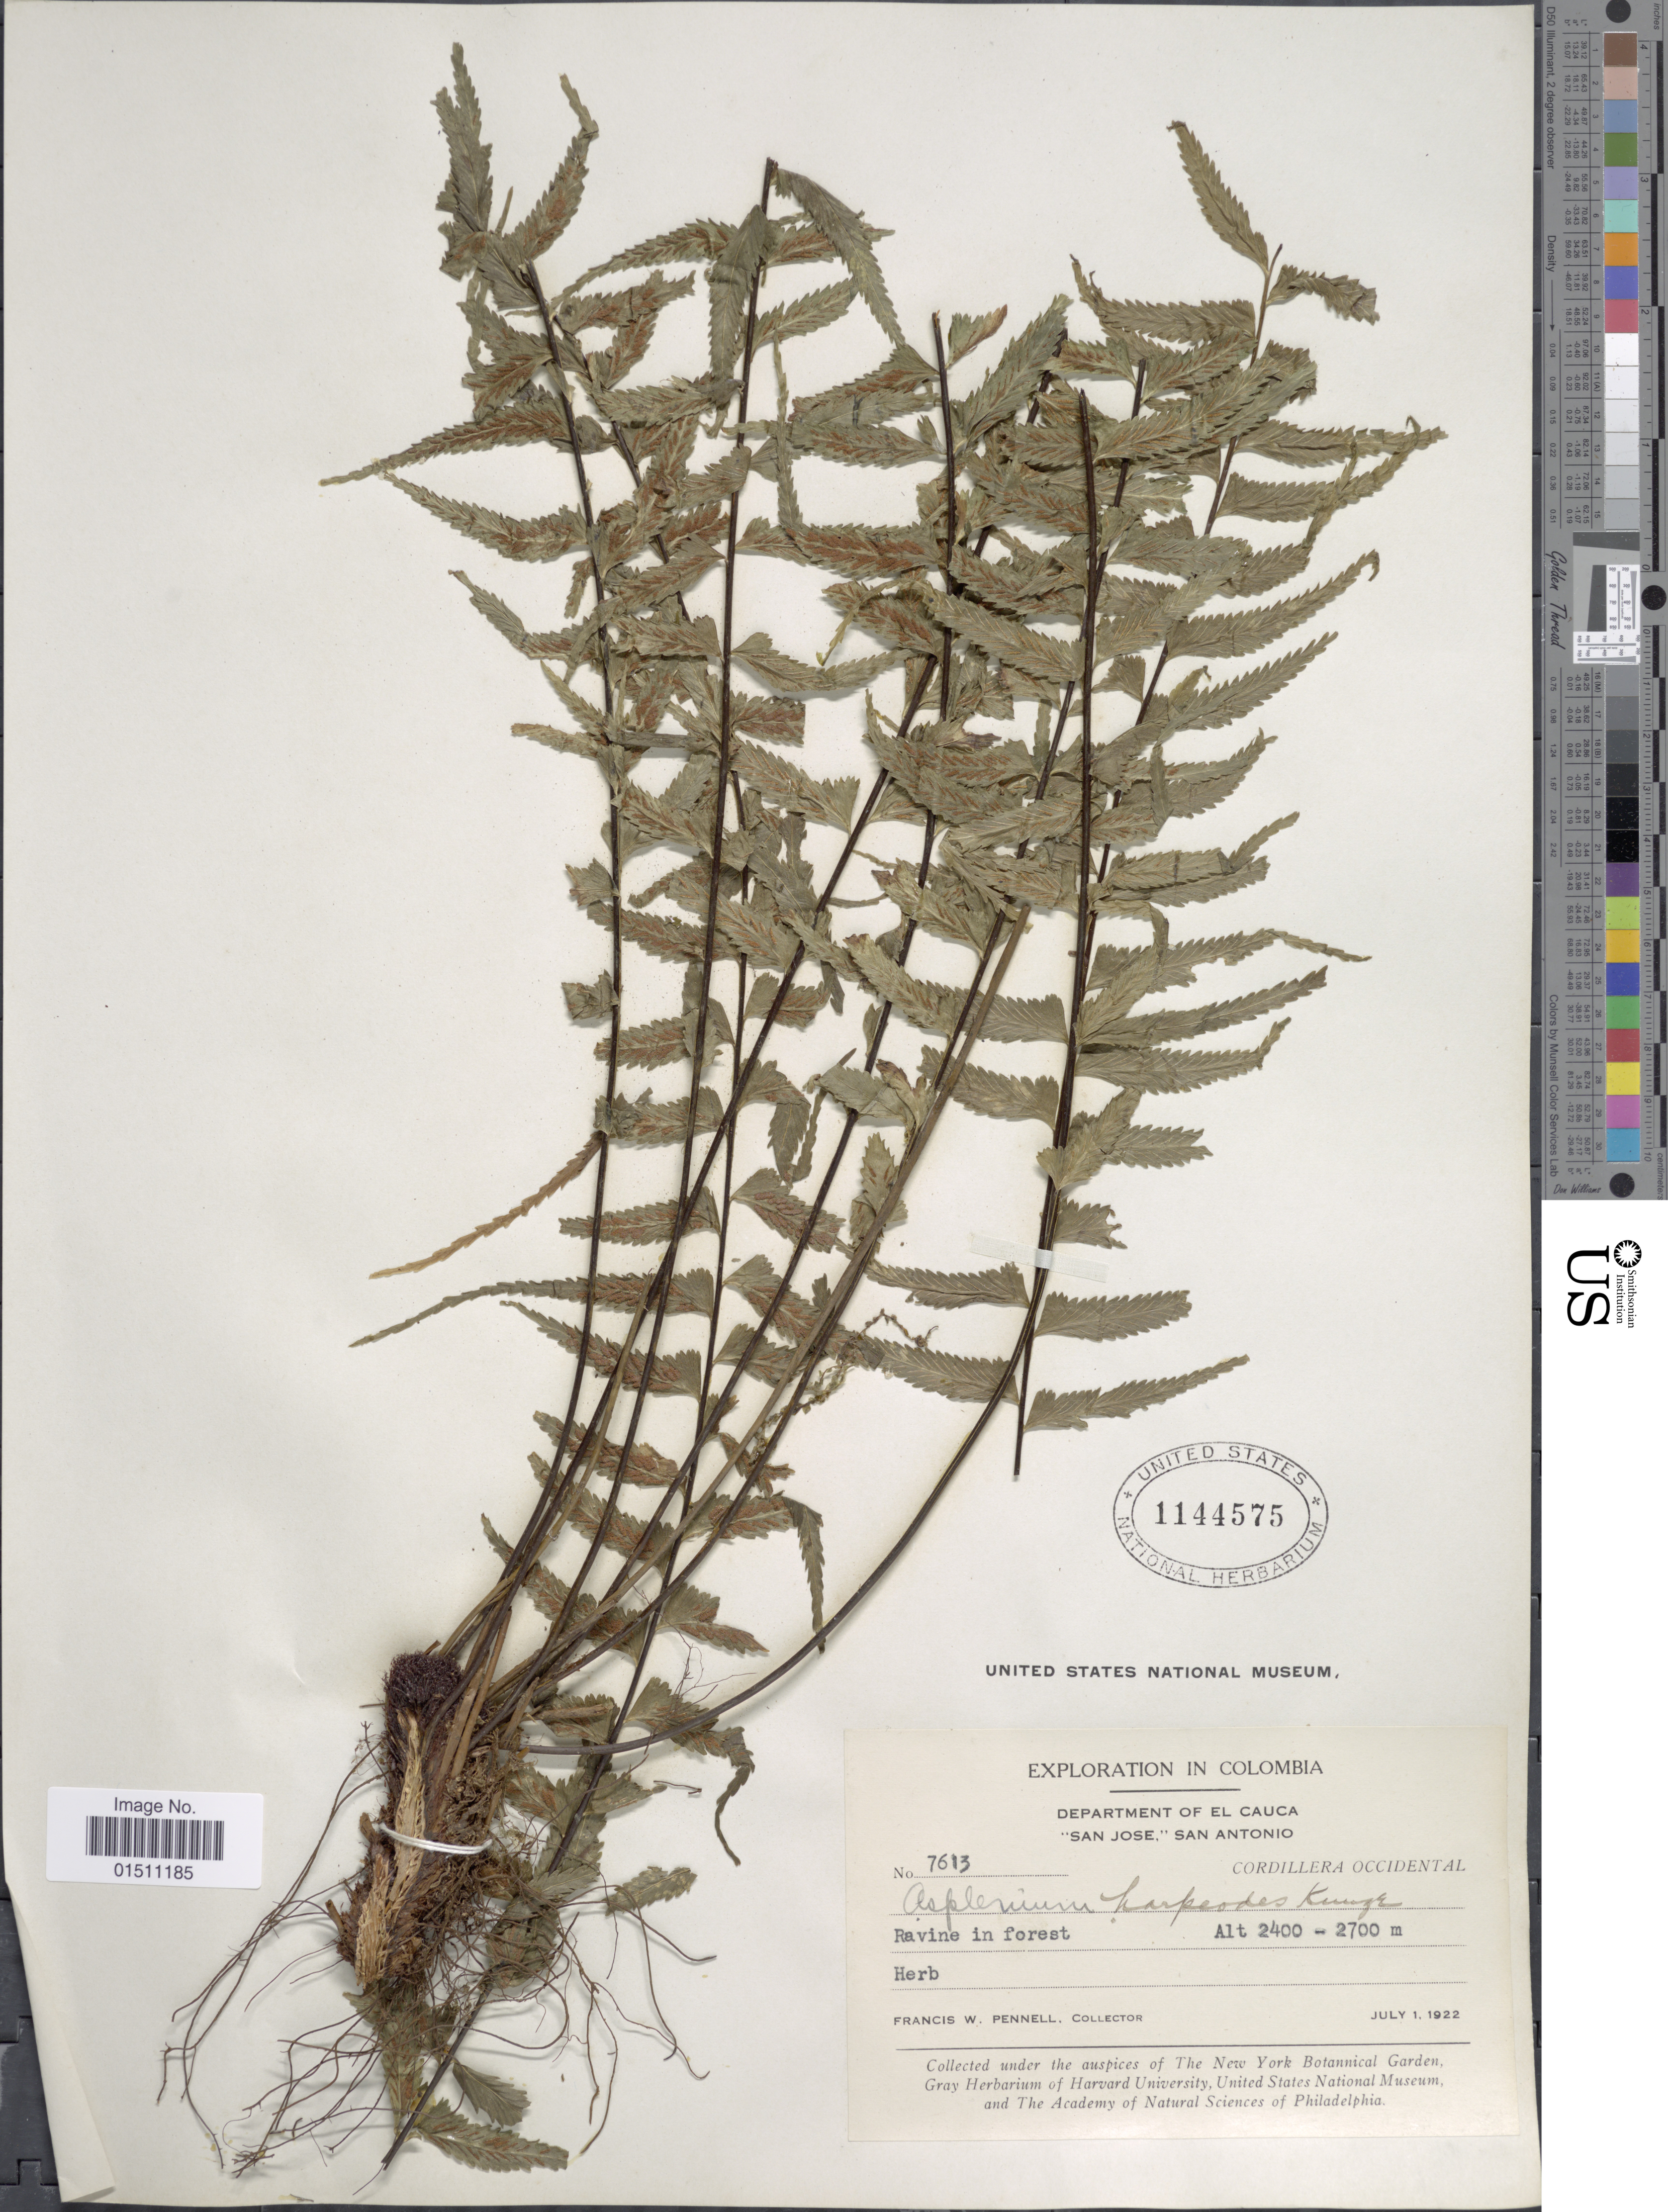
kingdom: Plantae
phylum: Tracheophyta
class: Polypodiopsida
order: Polypodiales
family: Aspleniaceae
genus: Asplenium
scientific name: Asplenium harpeodes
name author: Kunze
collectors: F. W. Pennell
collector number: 7613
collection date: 1922-07-01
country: Colombia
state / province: Cauca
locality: Colombia, Departament of El Cauca "San Jose," San Antonio, Cordillera Occidental.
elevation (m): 2400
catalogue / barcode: US 1144575